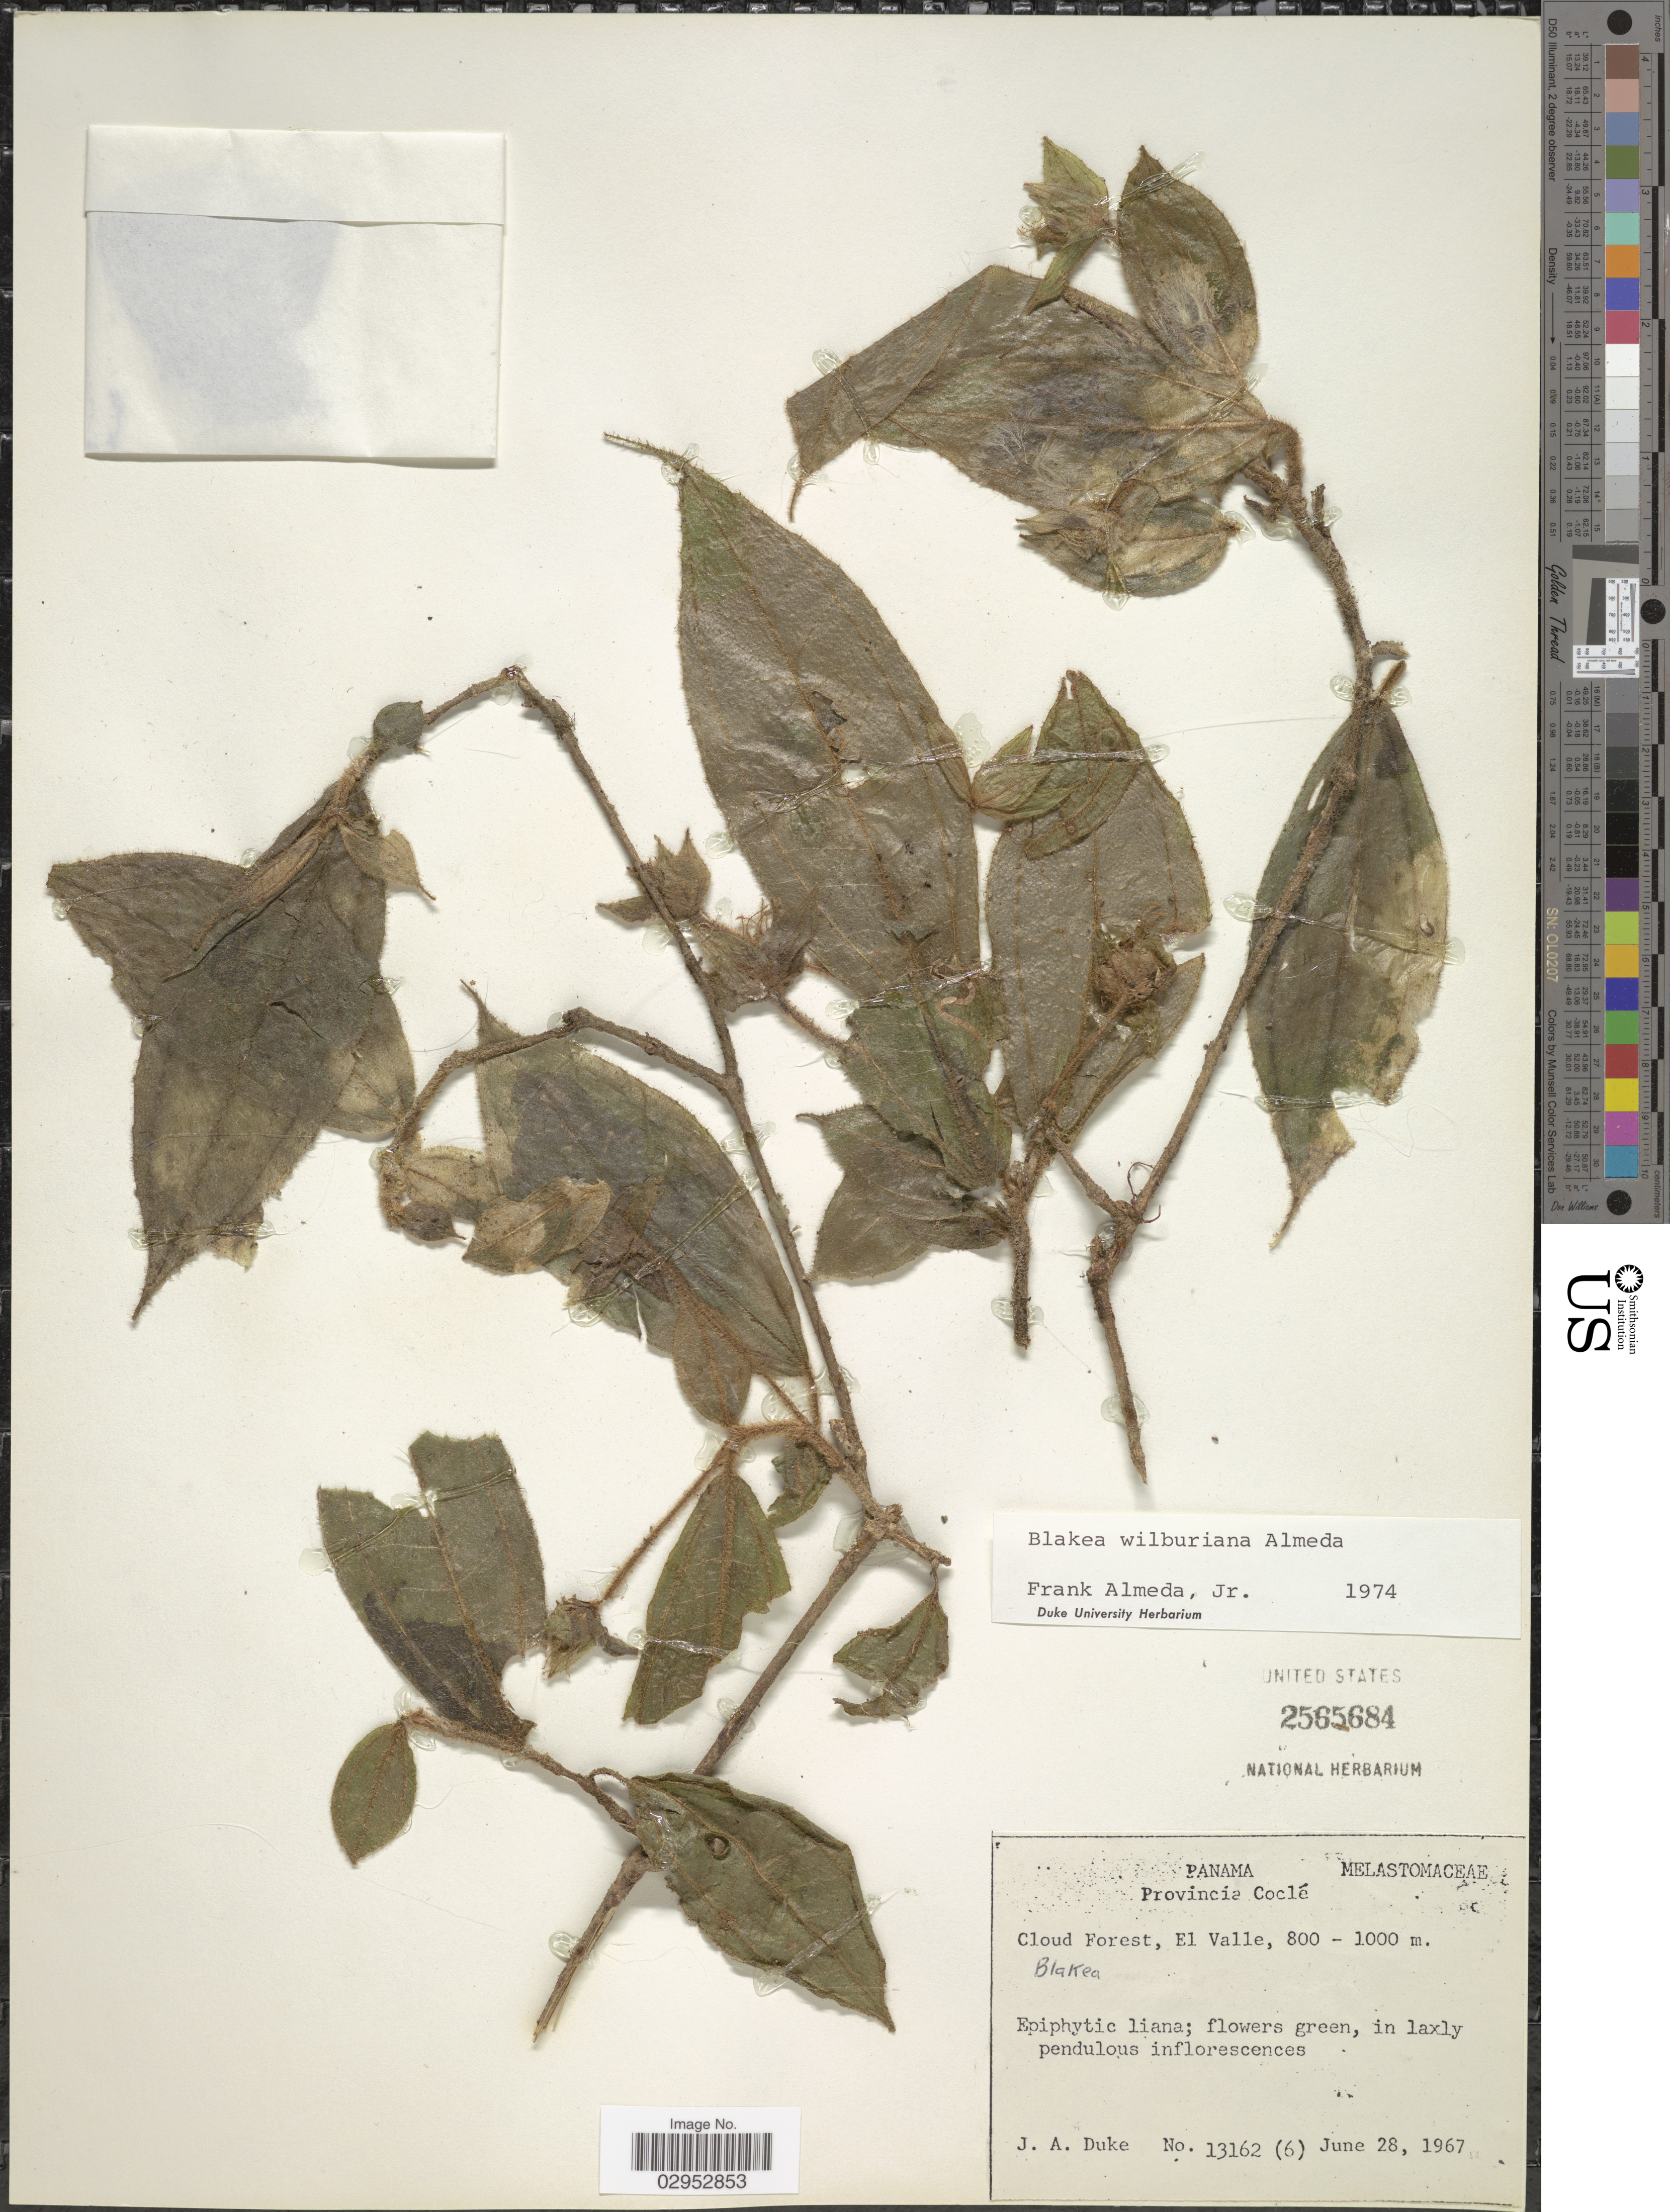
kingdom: Plantae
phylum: Tracheophyta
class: Magnoliopsida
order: Myrtales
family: Melastomataceae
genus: Blakea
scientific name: Blakea wilburiana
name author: Almeda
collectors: J. A. Duke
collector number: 13162 (6)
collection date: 1967-06-28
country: Panama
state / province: Coclé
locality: Cloud Forest, El Valle.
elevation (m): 800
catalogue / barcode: US 2565684